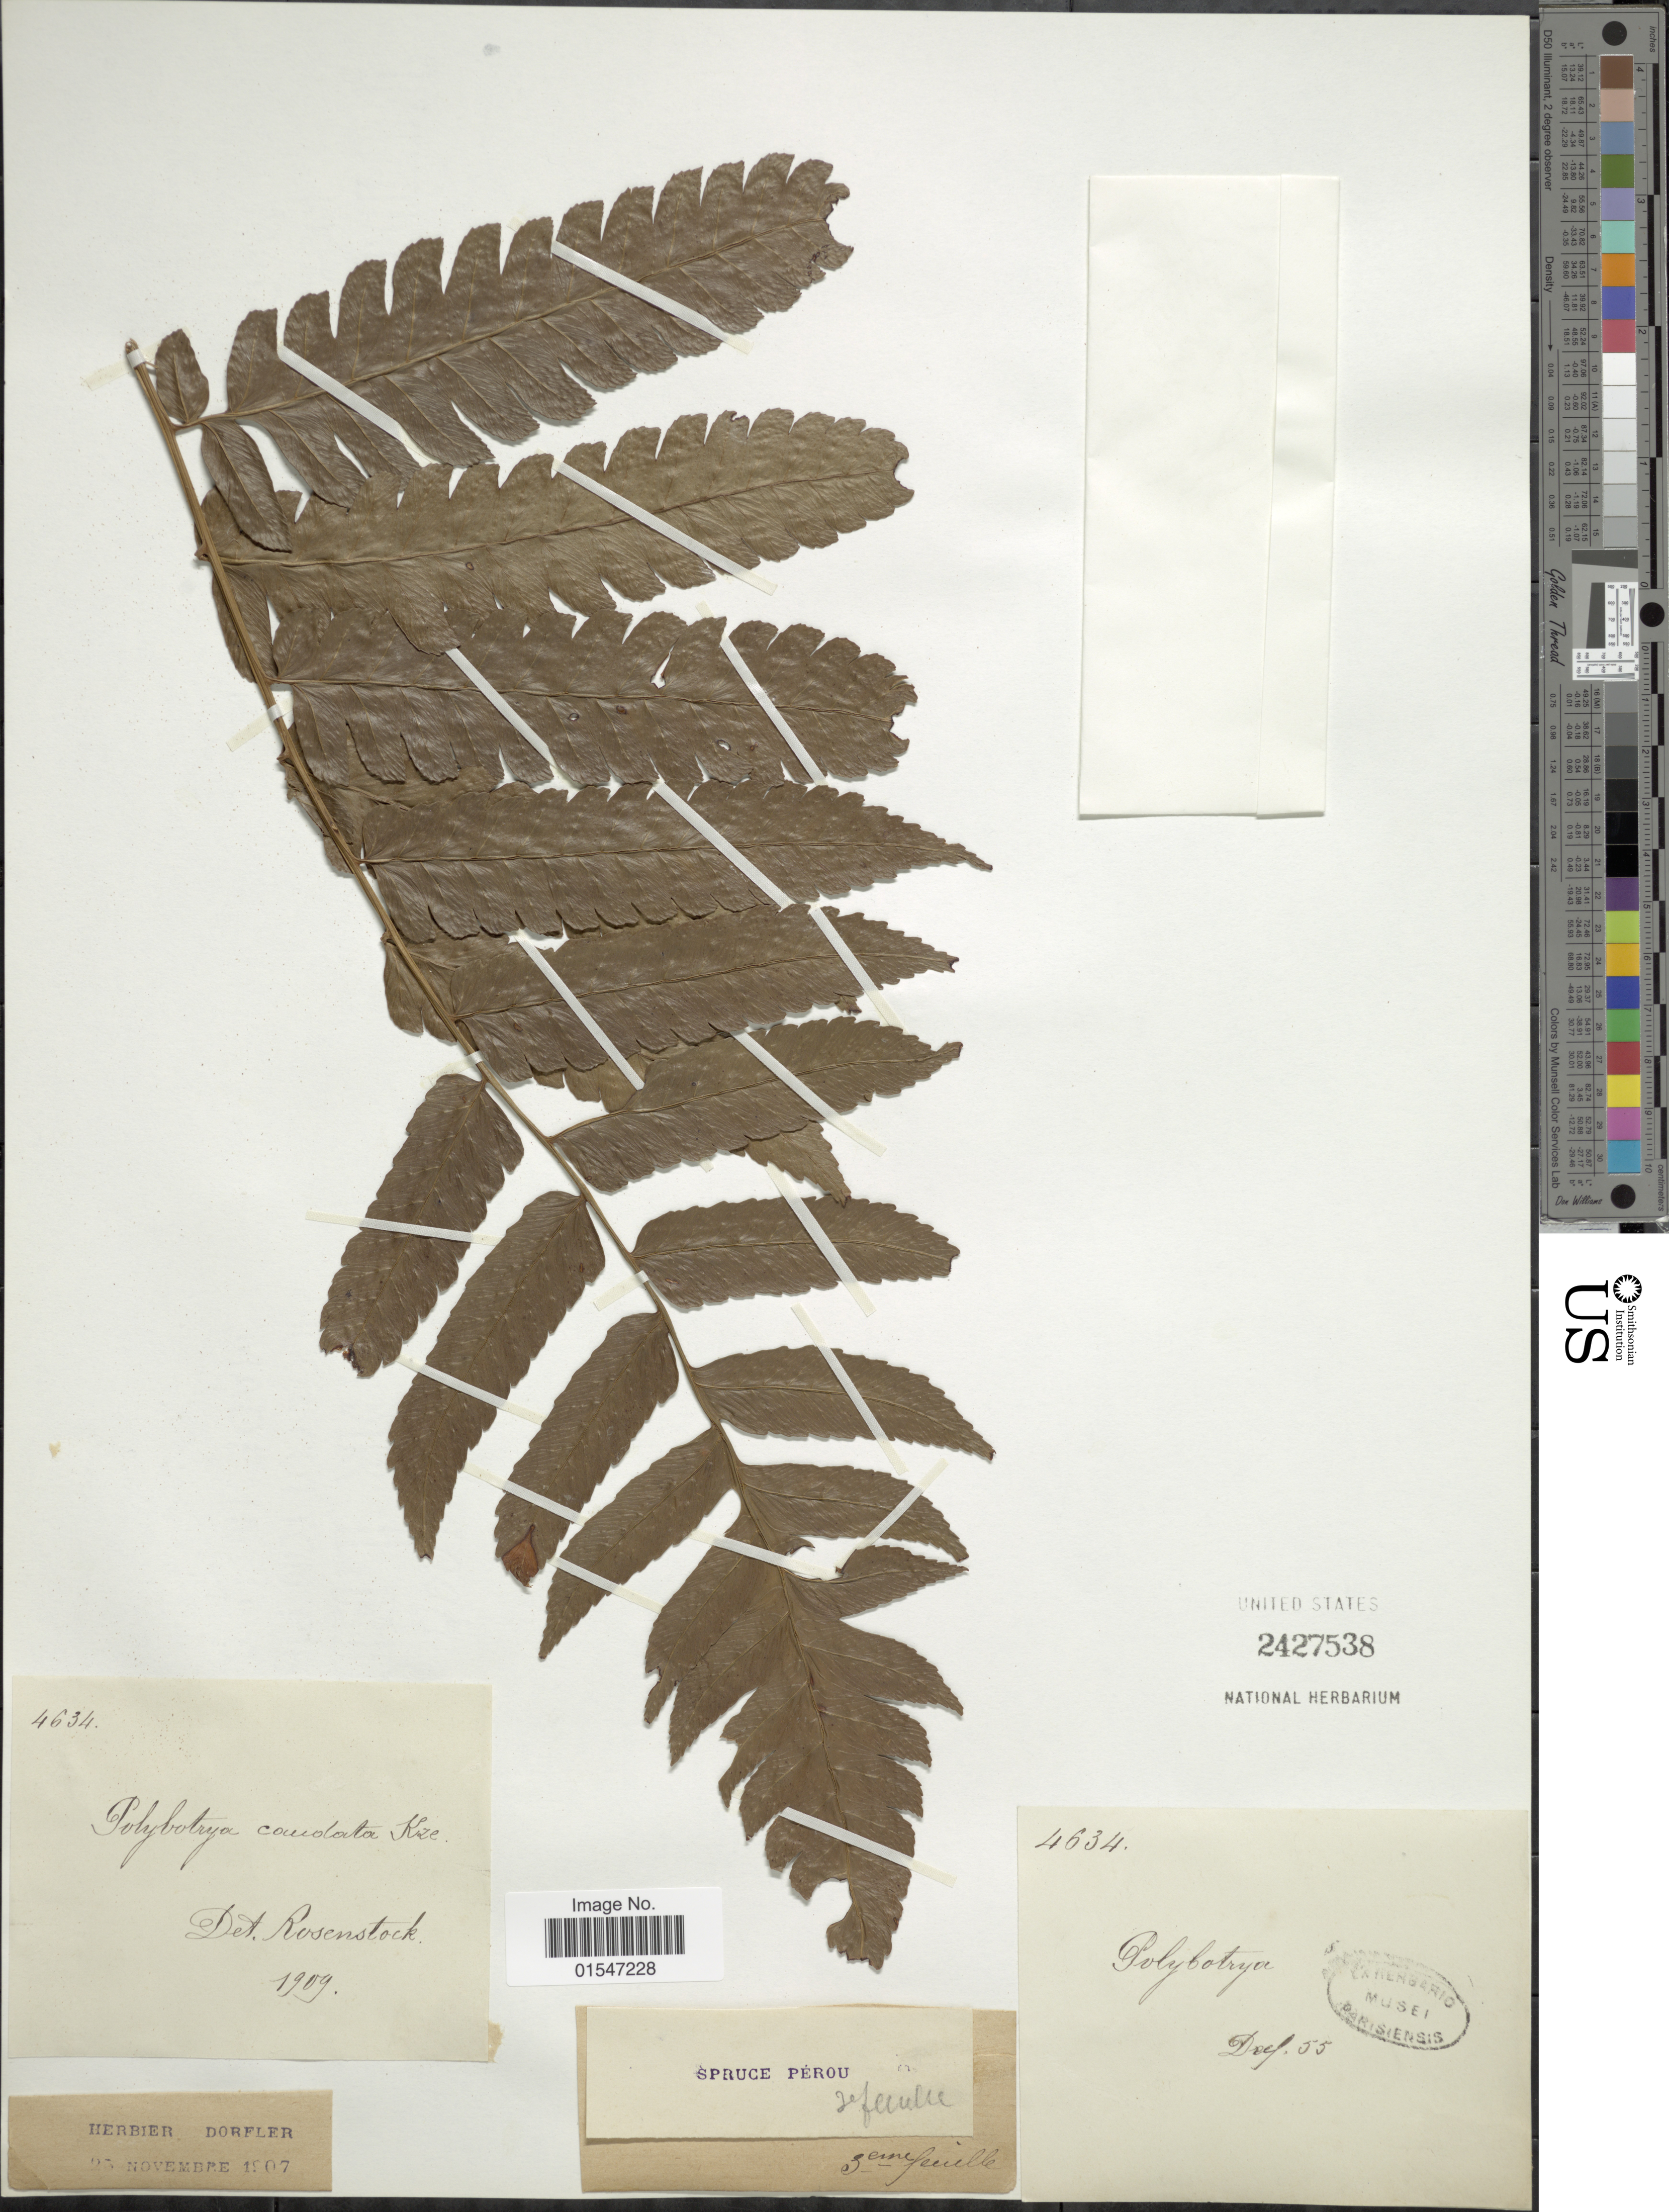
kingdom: Plantae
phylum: Tracheophyta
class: Polypodiopsida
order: Polypodiales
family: Dryopteridaceae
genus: Polybotrya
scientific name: Polybotrya caudata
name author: Kunze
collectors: -. Spruce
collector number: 55?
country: Peru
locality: Doef [interpreted] [unsure placement]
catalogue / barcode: US 2427538